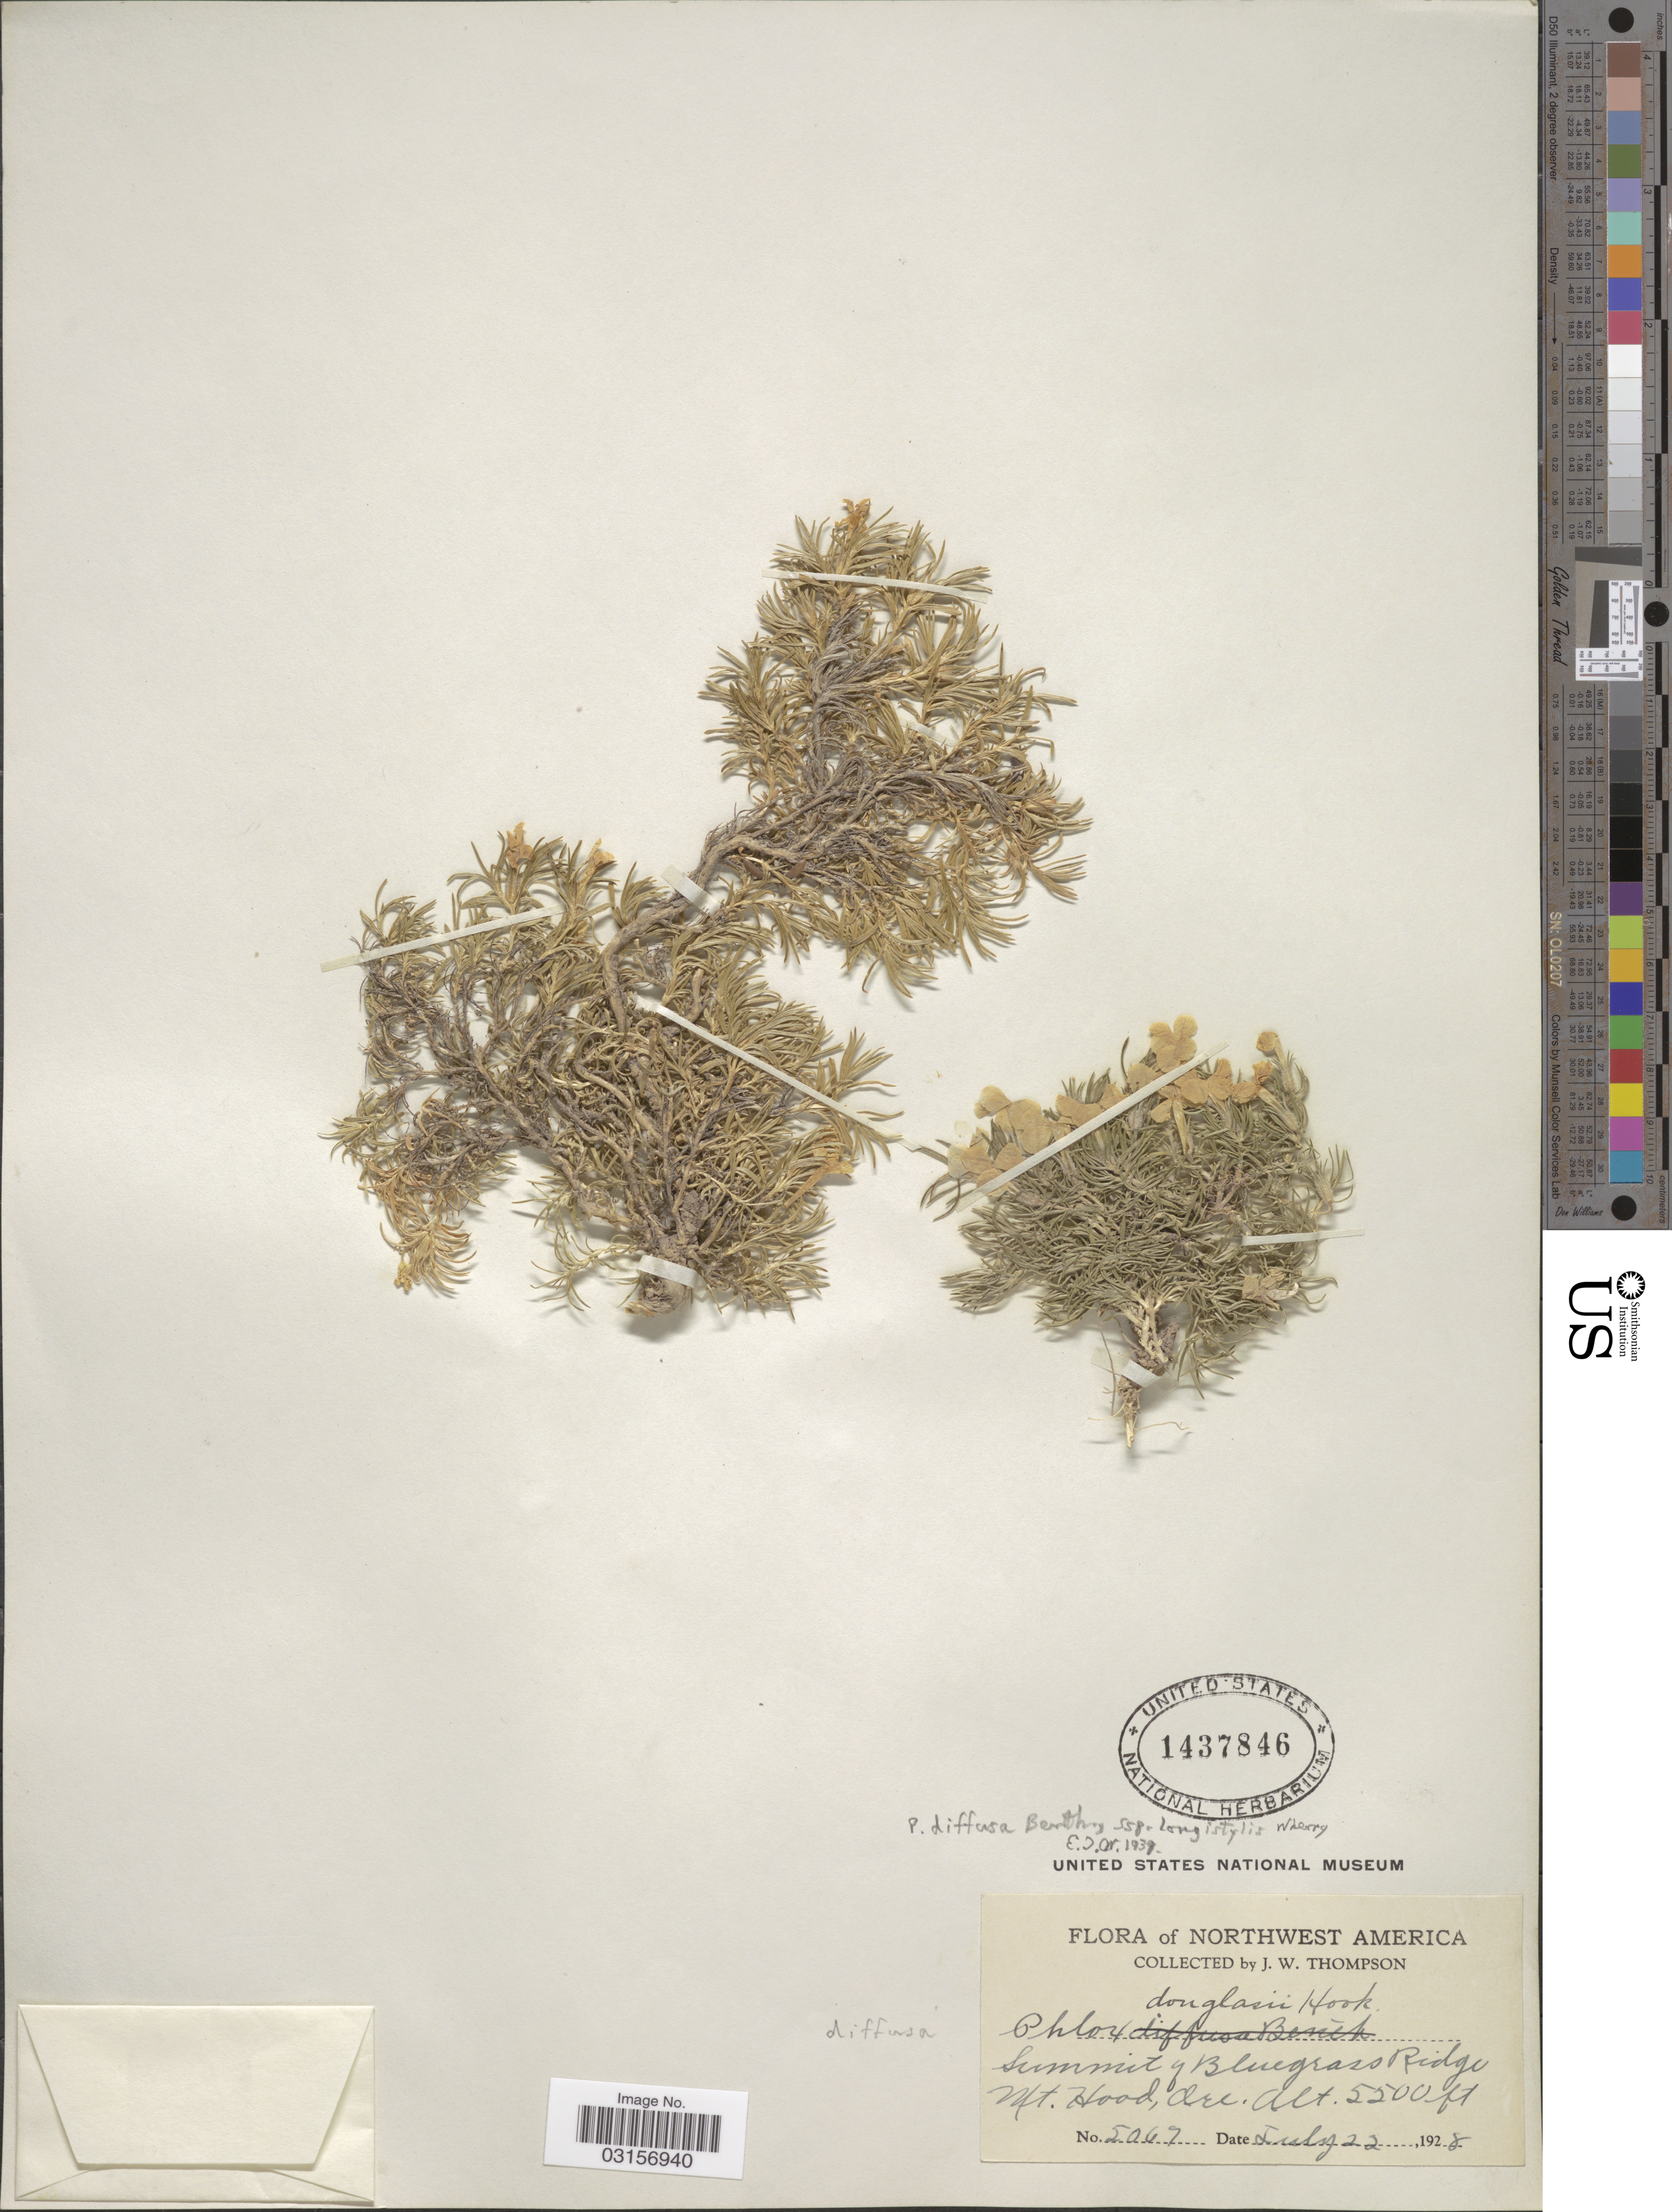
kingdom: Plantae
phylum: Tracheophyta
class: Magnoliopsida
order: Ericales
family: Polemoniaceae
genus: Phlox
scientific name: Phlox diffusa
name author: Benth.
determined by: Mayfield, M. H.; Ferguson, C. J.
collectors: J. Thompson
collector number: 5067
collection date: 1928-07-22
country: United States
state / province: Oregon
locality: Northwest America, Summit of Bluegrass Ridge, Mt. Hood.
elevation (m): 1676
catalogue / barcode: US 1437846